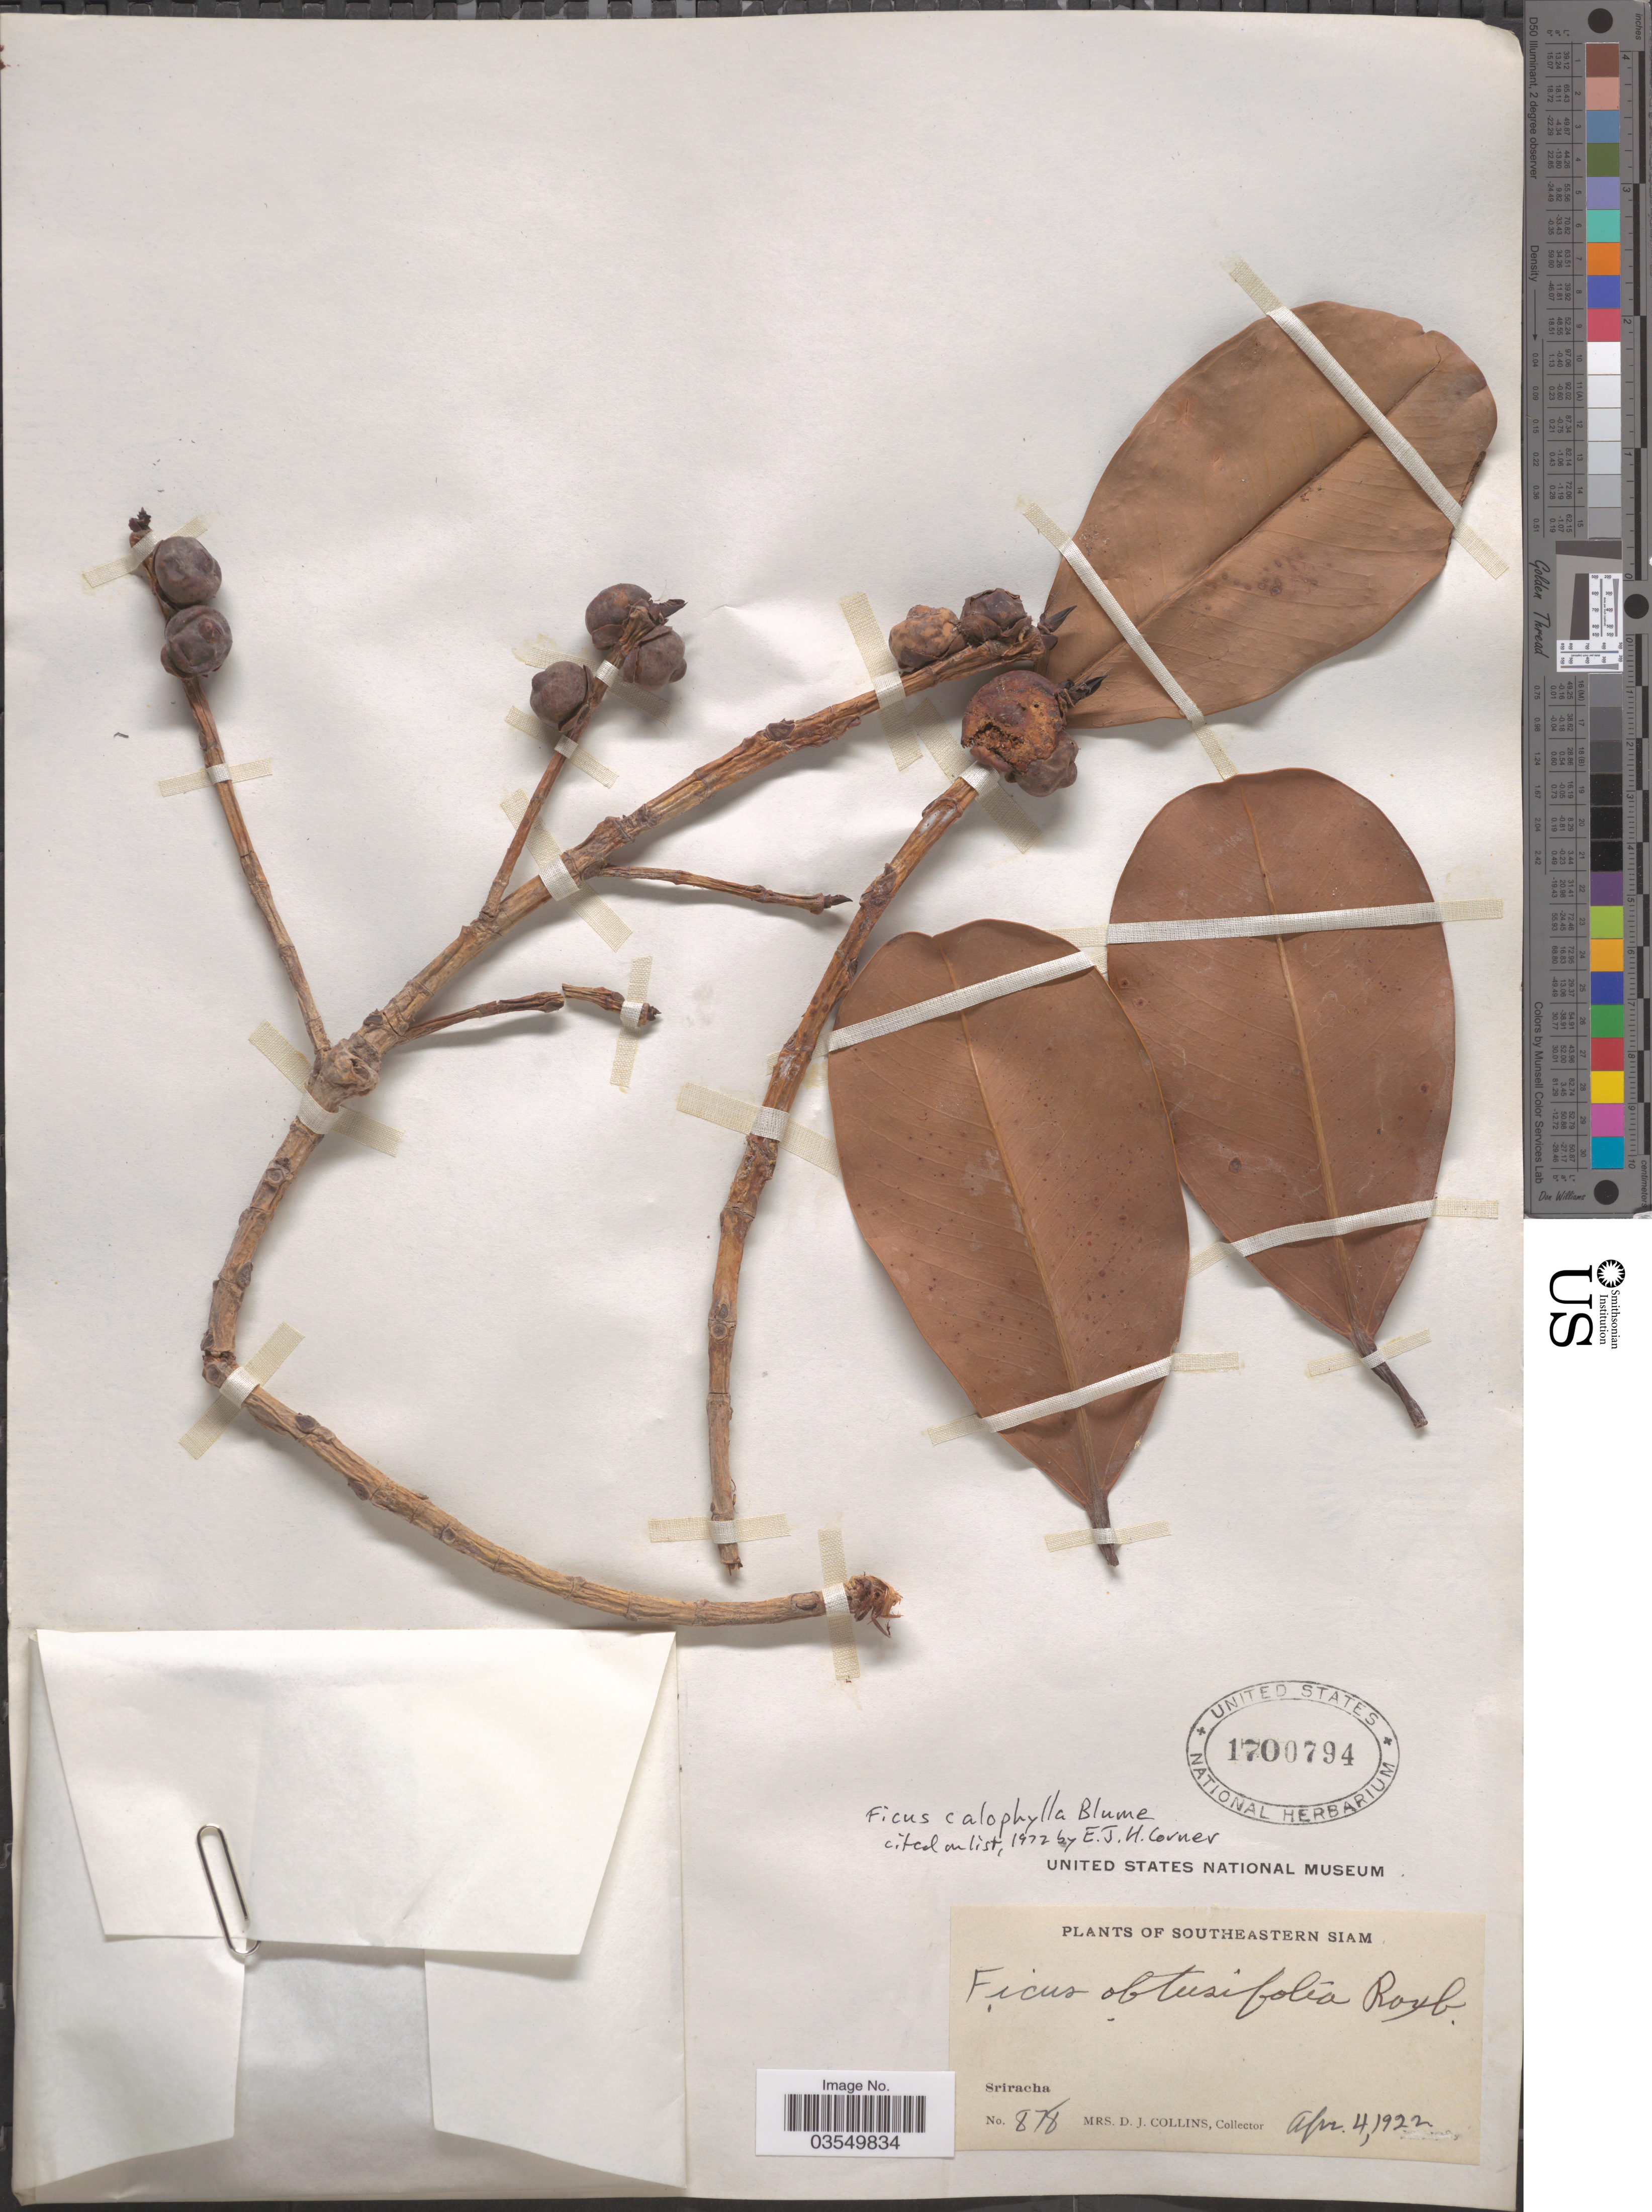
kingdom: Plantae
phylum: Tracheophyta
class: Magnoliopsida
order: Rosales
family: Moraceae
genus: Ficus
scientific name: Ficus calophylla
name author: Blume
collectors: Mrs. D. J. Collins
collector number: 878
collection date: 1922-04-04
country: Thailand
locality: Southeastern Siam. Sriracha.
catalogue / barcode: US 1700794